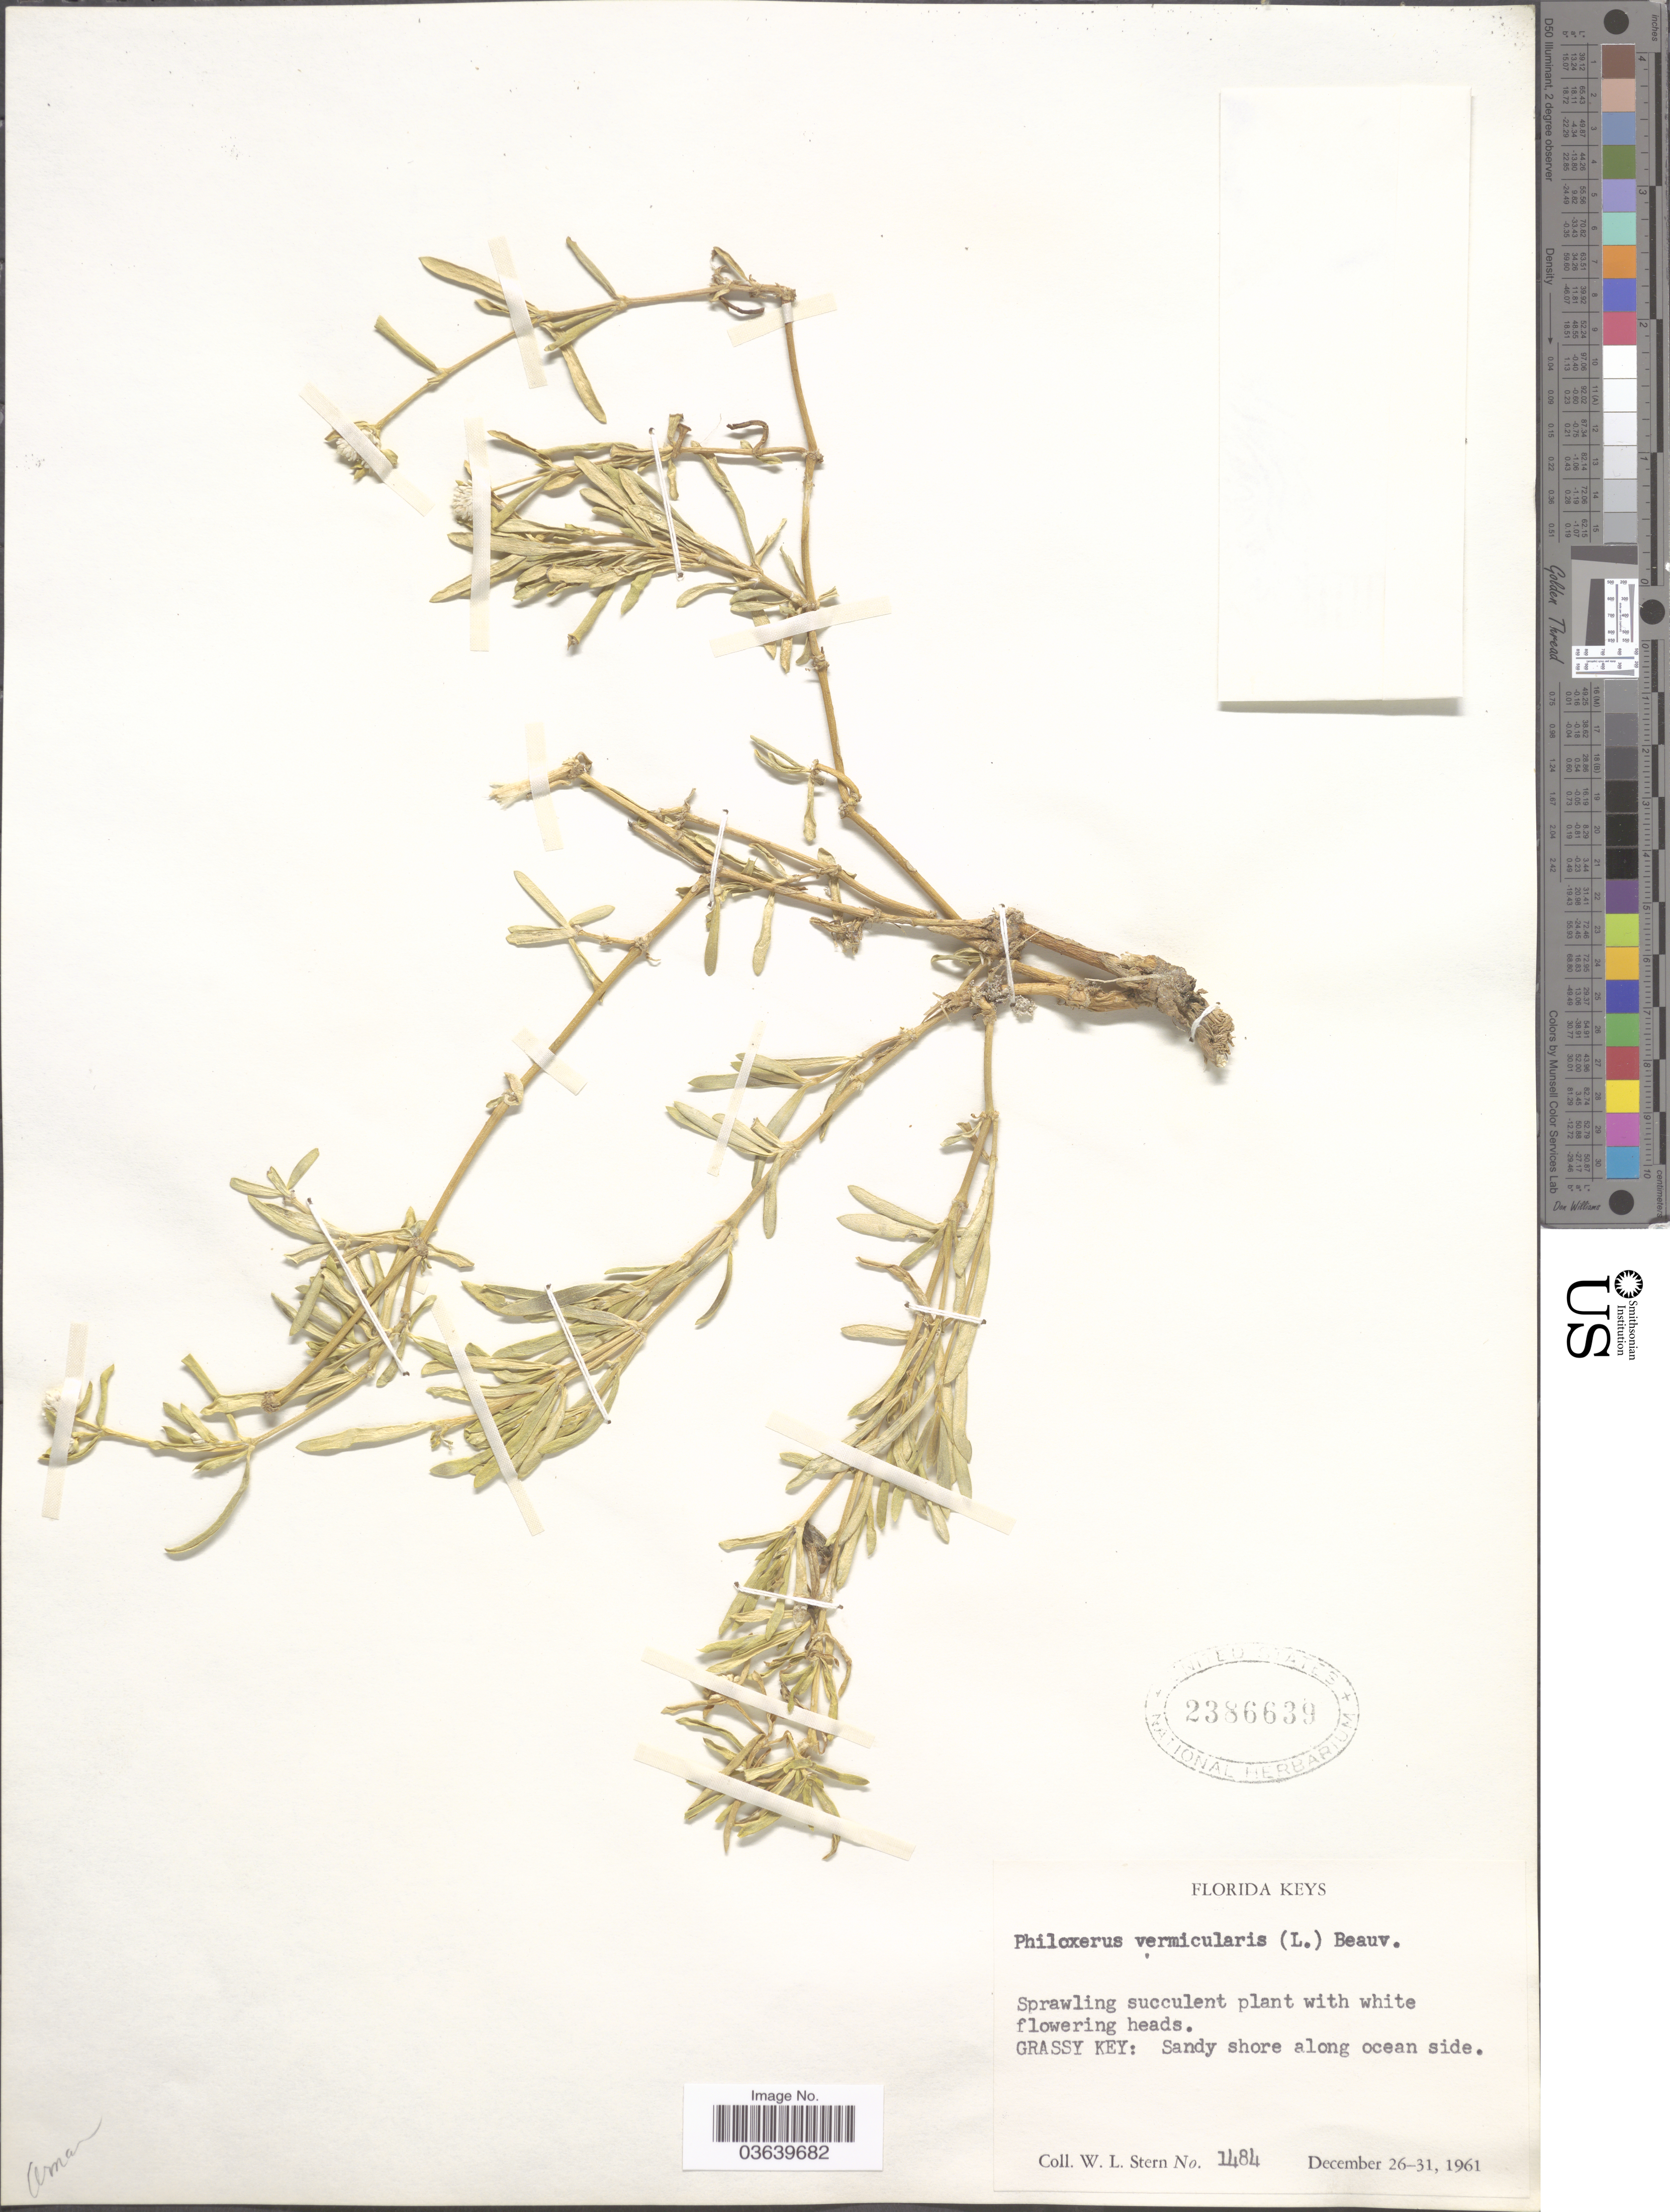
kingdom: Plantae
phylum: Tracheophyta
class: Magnoliopsida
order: Caryophyllales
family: Amaranthaceae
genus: Gomphrena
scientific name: Gomphrena vermicularis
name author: L.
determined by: Strong, Mark T., (BOT), Smithsonian Institution - National Museum of Natural History (UNITED STATES)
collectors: W. L. Stern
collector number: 1484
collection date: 1961-12-26/1961-12-31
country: United States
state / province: Florida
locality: Florida Keys. Grassy Key: Sandy shore along ocean side.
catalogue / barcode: US 2386639